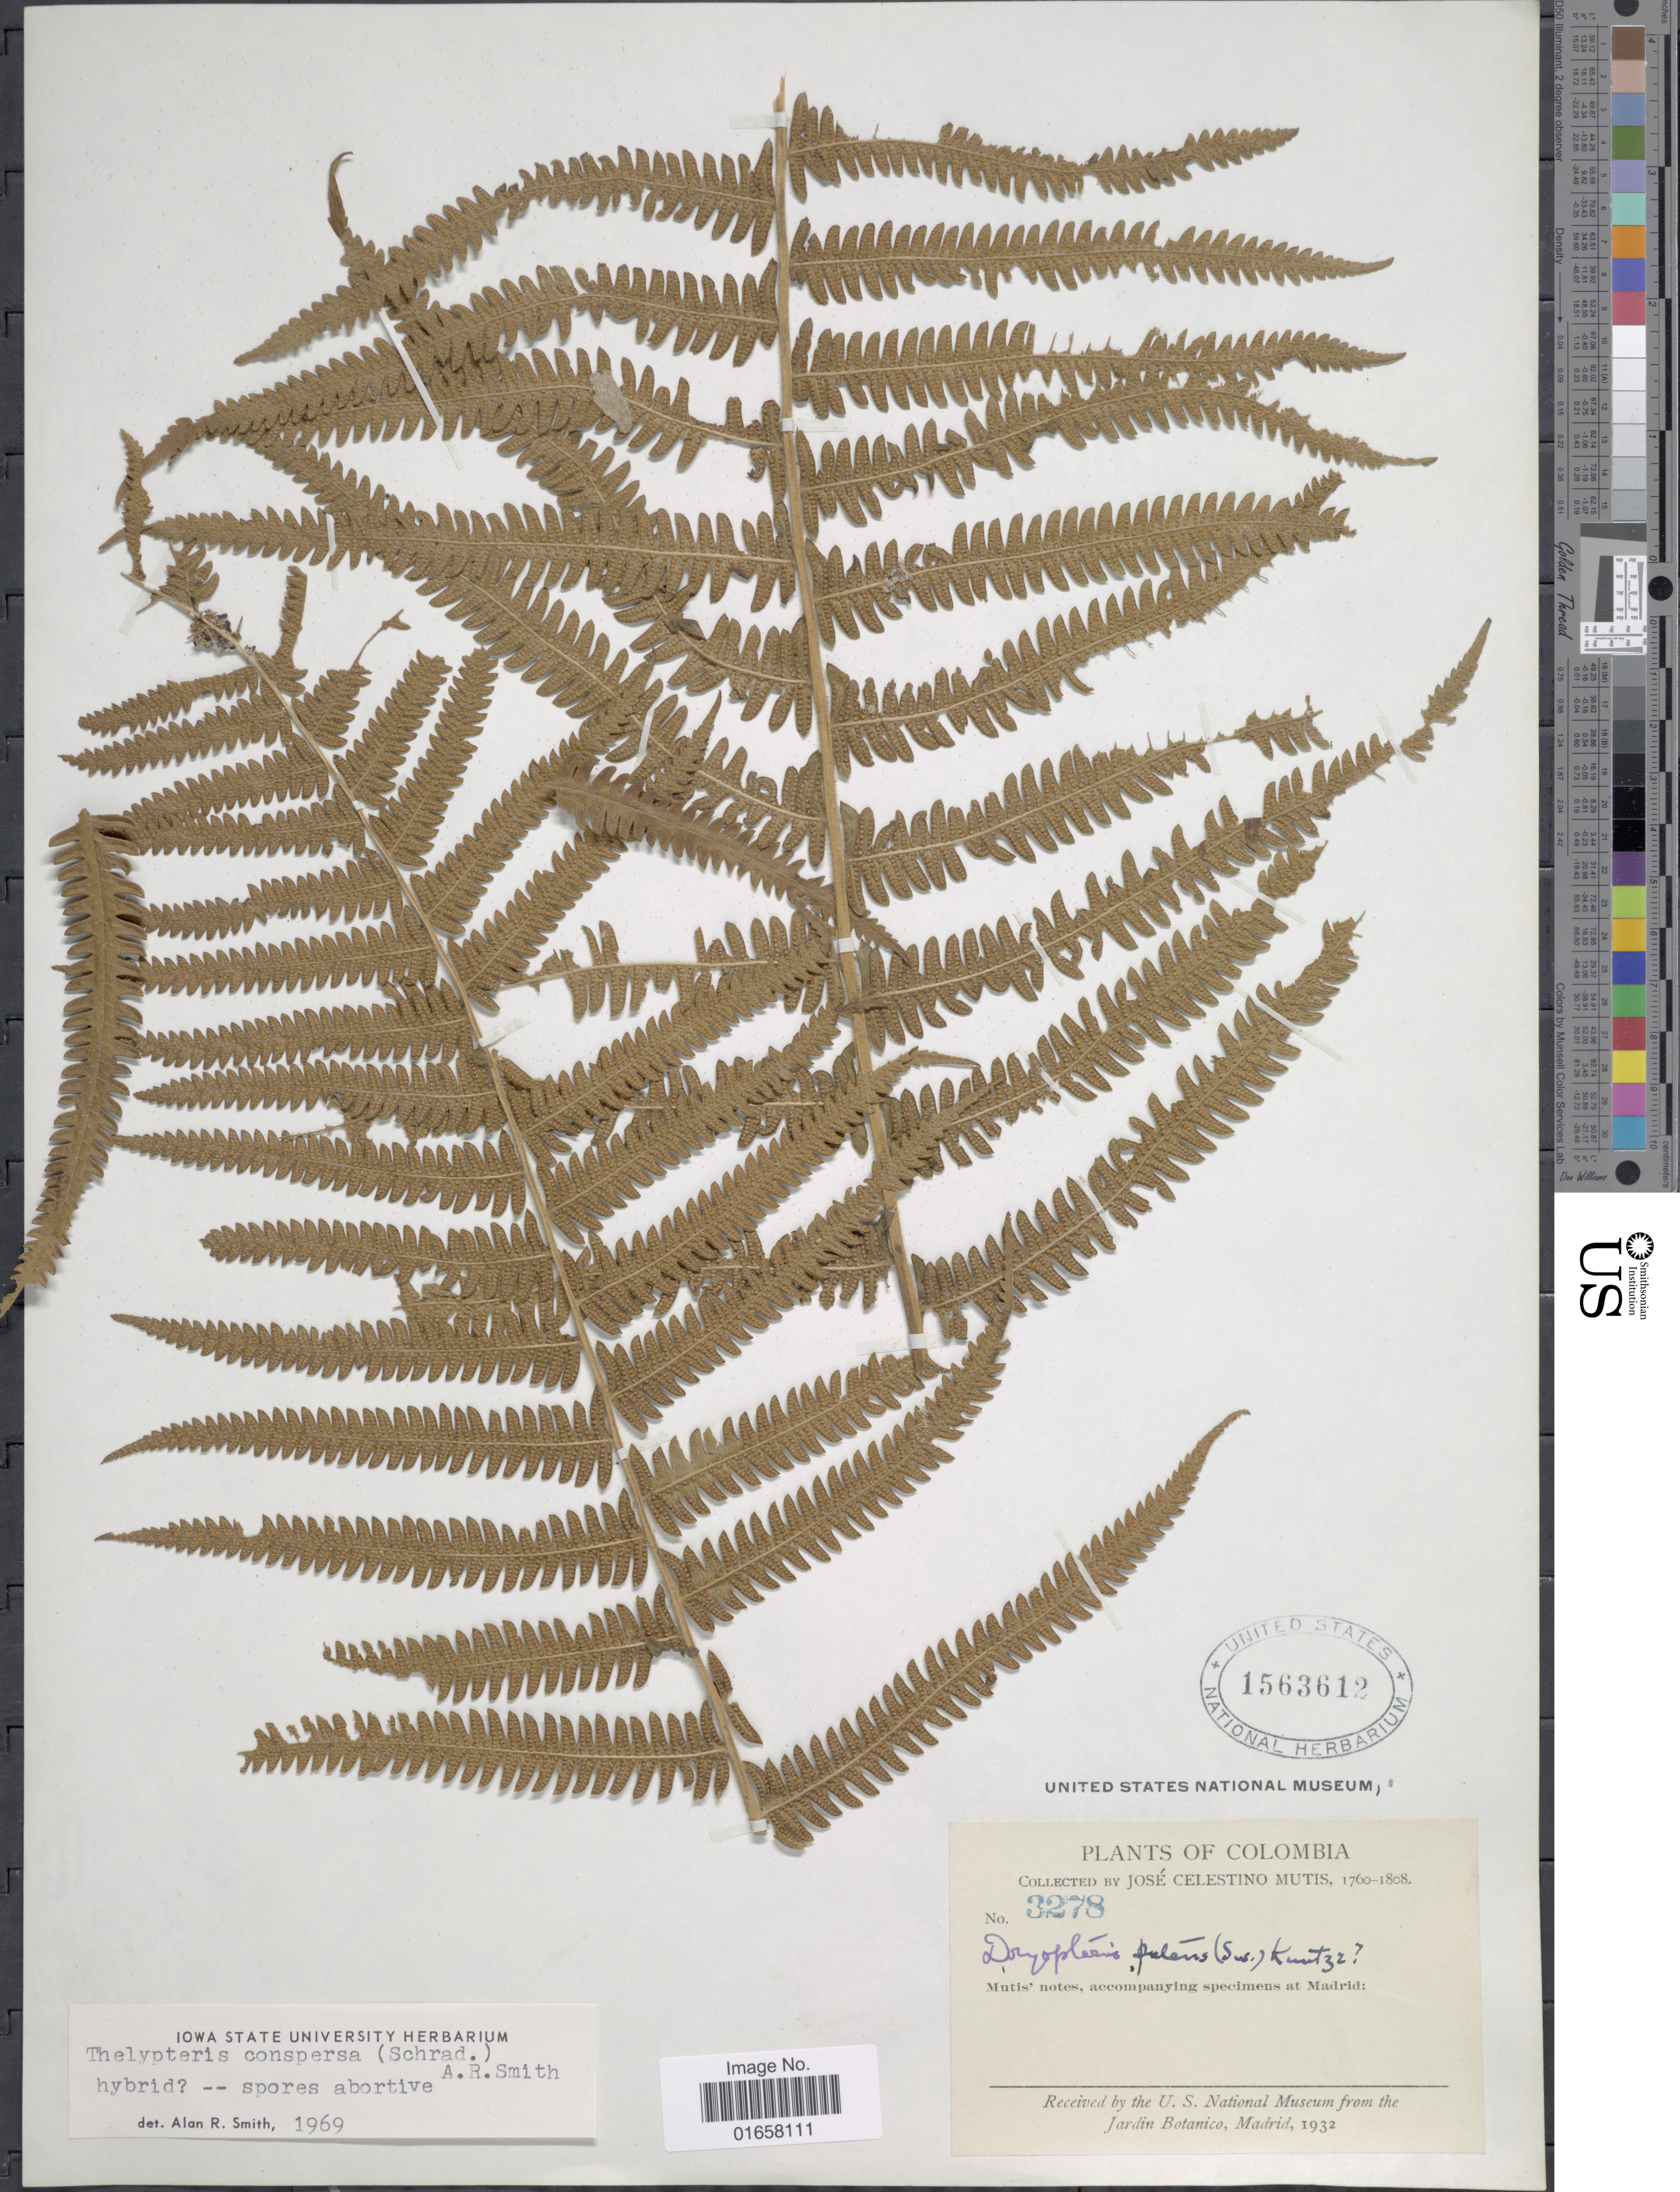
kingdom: Plantae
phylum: Tracheophyta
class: Polypodiopsida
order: Polypodiales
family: Thelypteridaceae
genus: Christella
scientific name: Christella conspersa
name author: (Schrad.) Á. Löve & D. Löve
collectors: J. C. B. Mutis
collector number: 3278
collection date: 1760/1808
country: Colombia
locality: Colombia.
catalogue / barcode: US 1563612